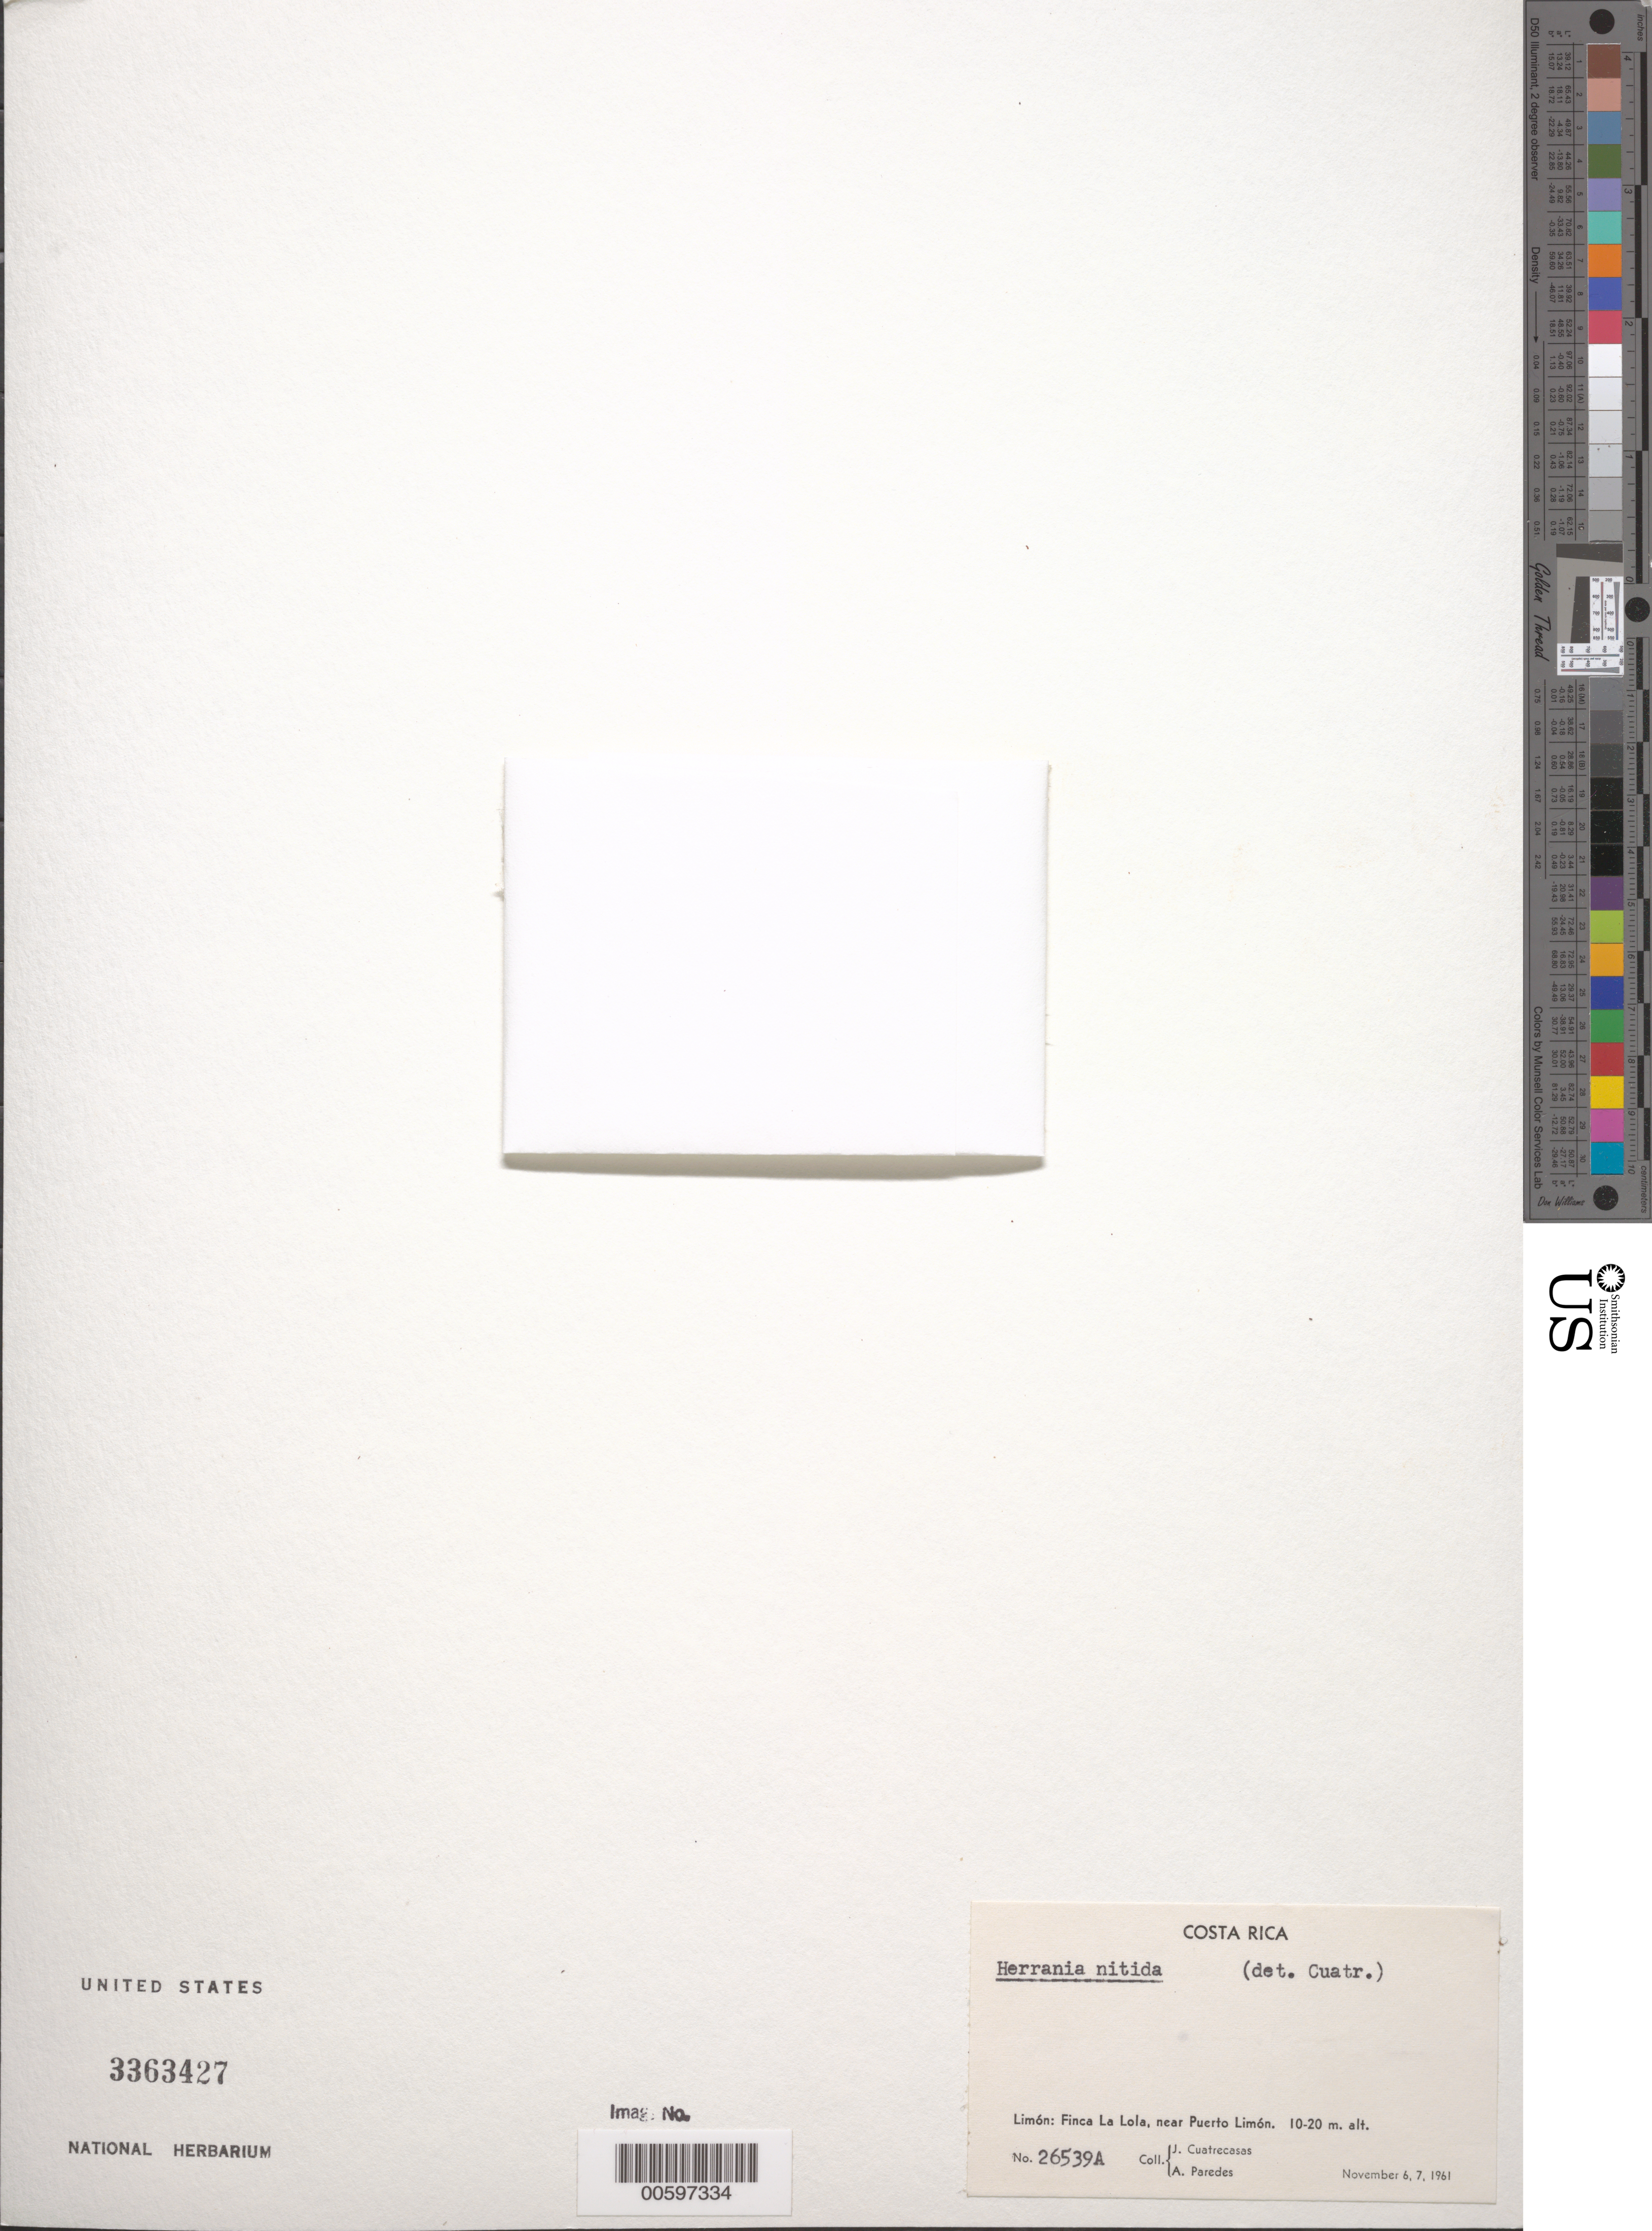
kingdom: Plantae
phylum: Tracheophyta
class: Magnoliopsida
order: Malvales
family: Malvaceae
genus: Herrania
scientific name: Herrania nitida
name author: (Poepp.) R.E. Schult.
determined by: Cuatrecasas, J.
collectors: J. Cuatrecasas & A. Paredes C.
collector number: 26539A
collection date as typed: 06 Nov 1961 to 07 Nov 1961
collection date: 1961-11-06/1961-11-07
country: Costa Rica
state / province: Limón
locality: Finca La Lola, near Puerto Limón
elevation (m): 10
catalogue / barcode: US 3363427